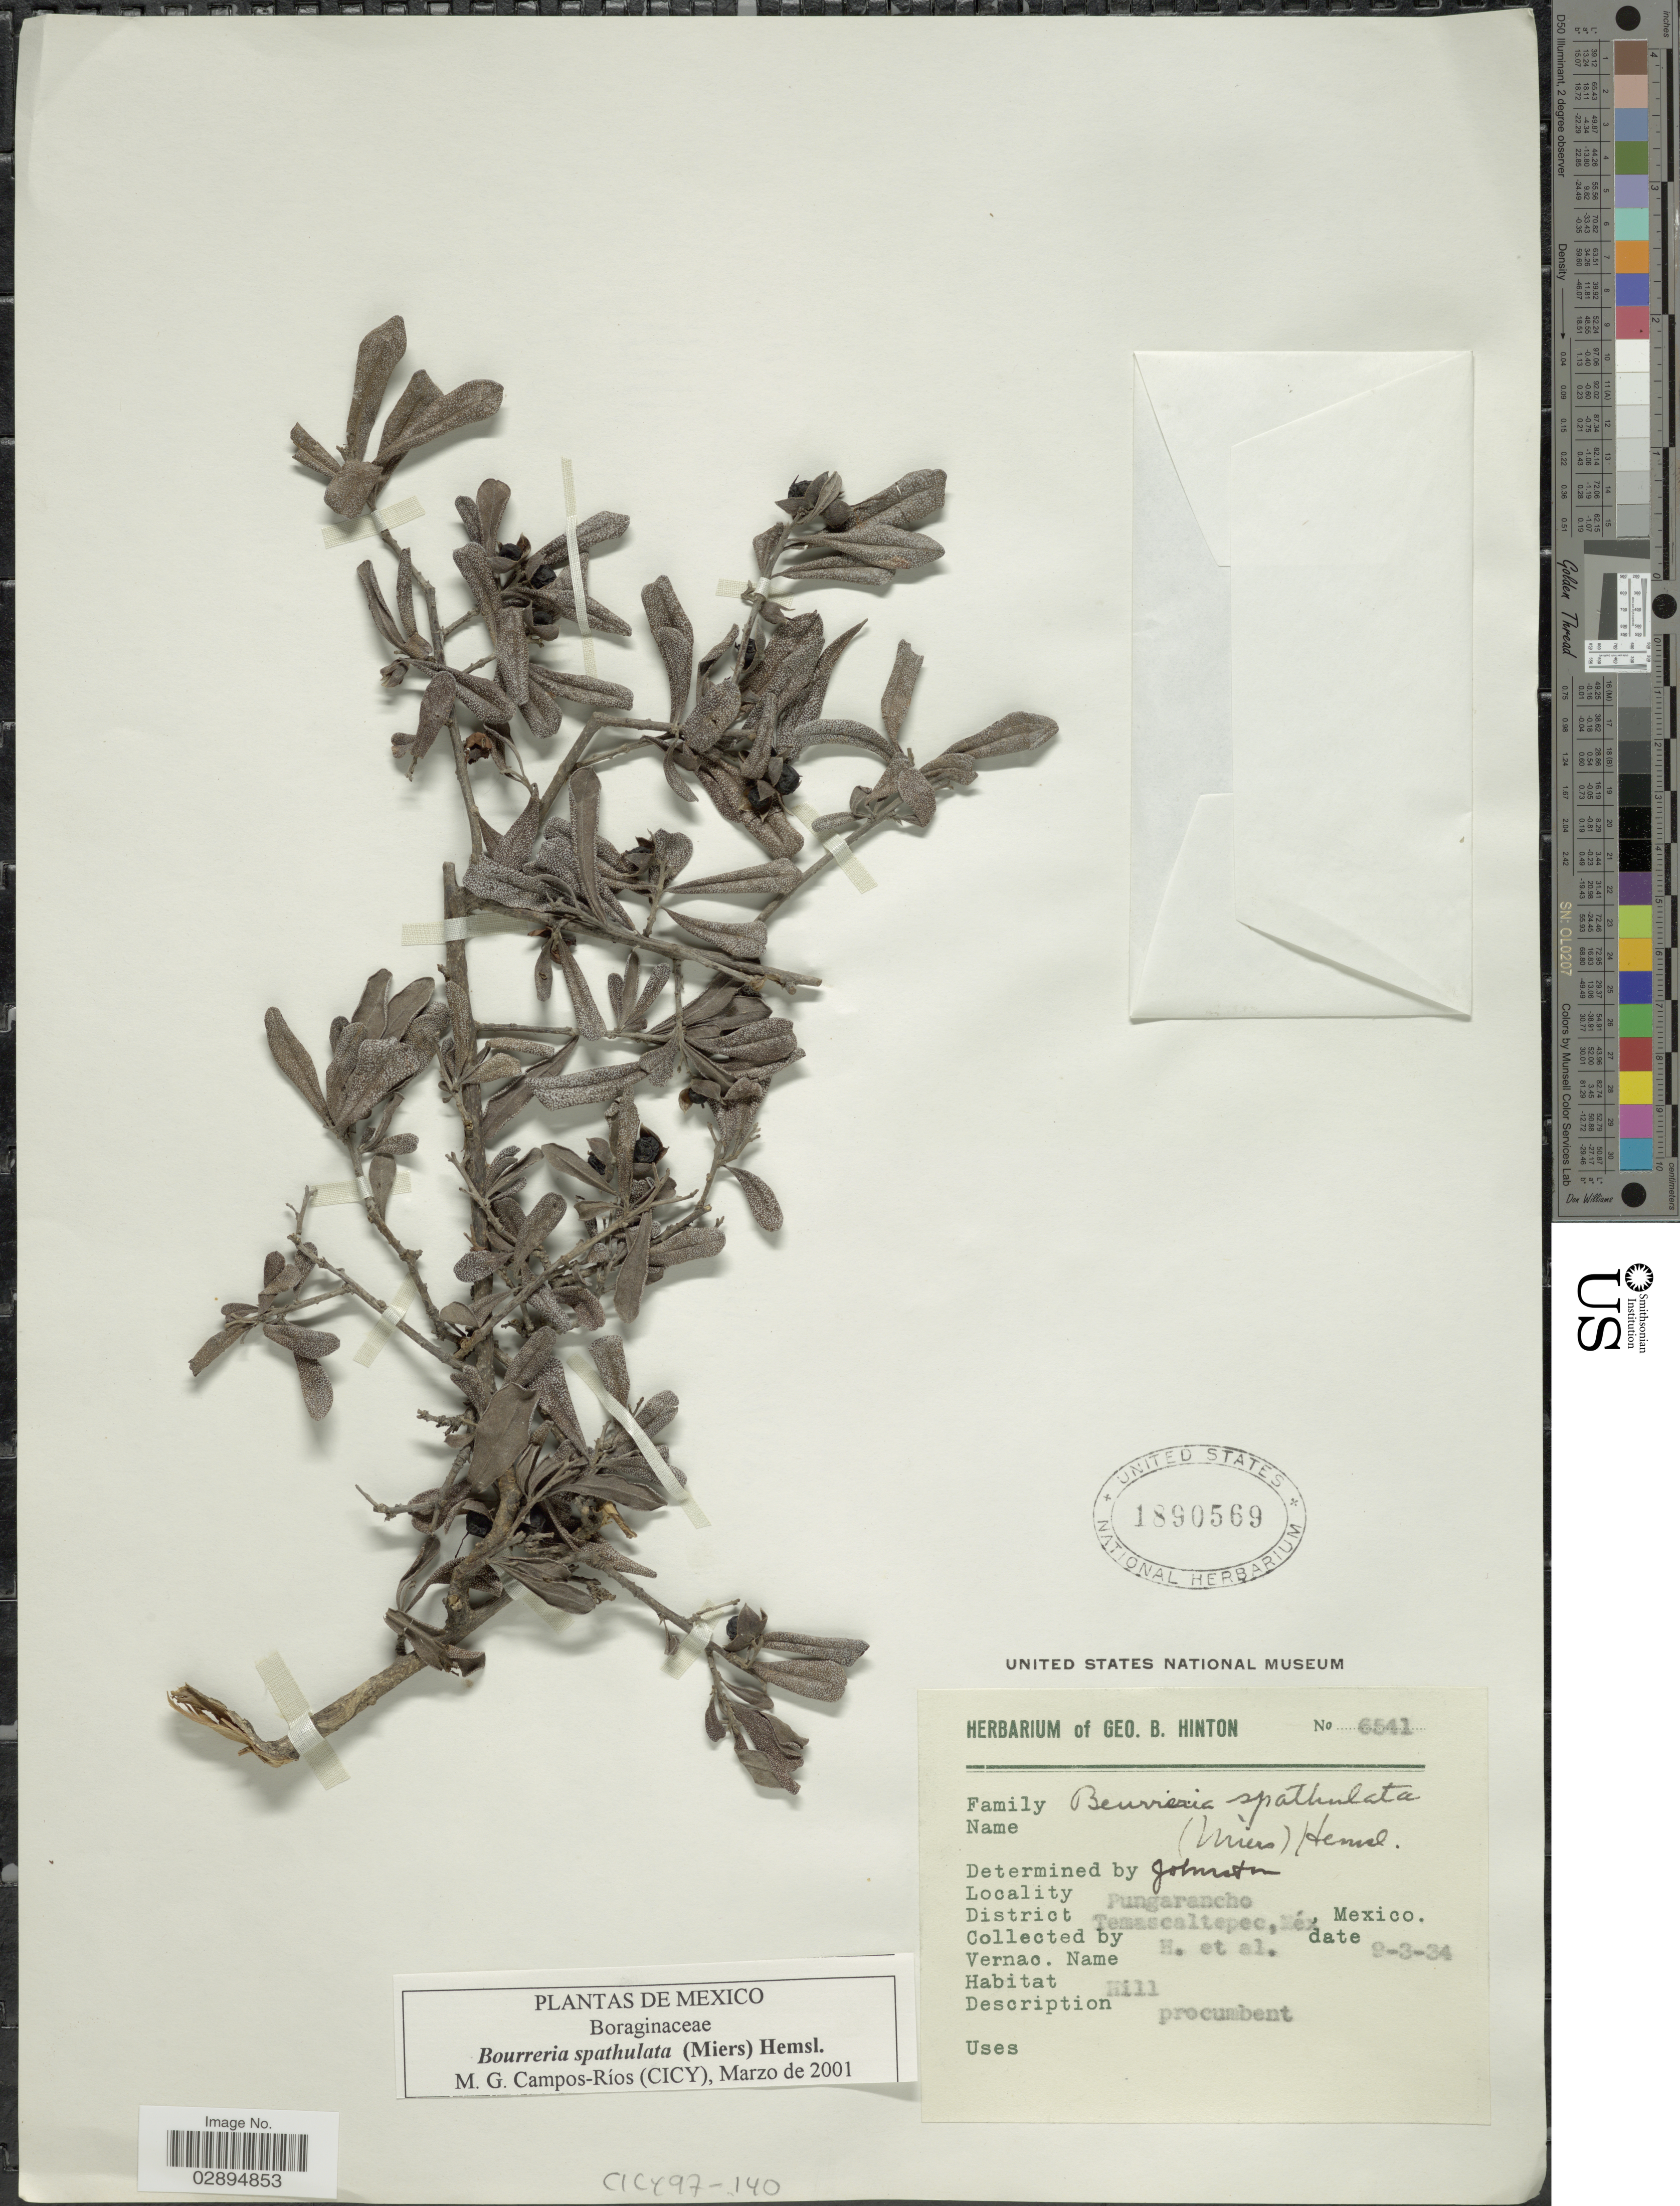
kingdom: Plantae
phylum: Tracheophyta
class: Magnoliopsida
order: Boraginales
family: Ehretiaceae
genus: Bourreria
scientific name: Bourreria spathulata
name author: (Miers) Hemsl.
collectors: G. B. Hinton & et al.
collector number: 6541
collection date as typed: Transcribed d/m/y: 9/3/34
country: Mexico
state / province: México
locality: Pungarancho, District Temascaltepec.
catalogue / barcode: US 1890569